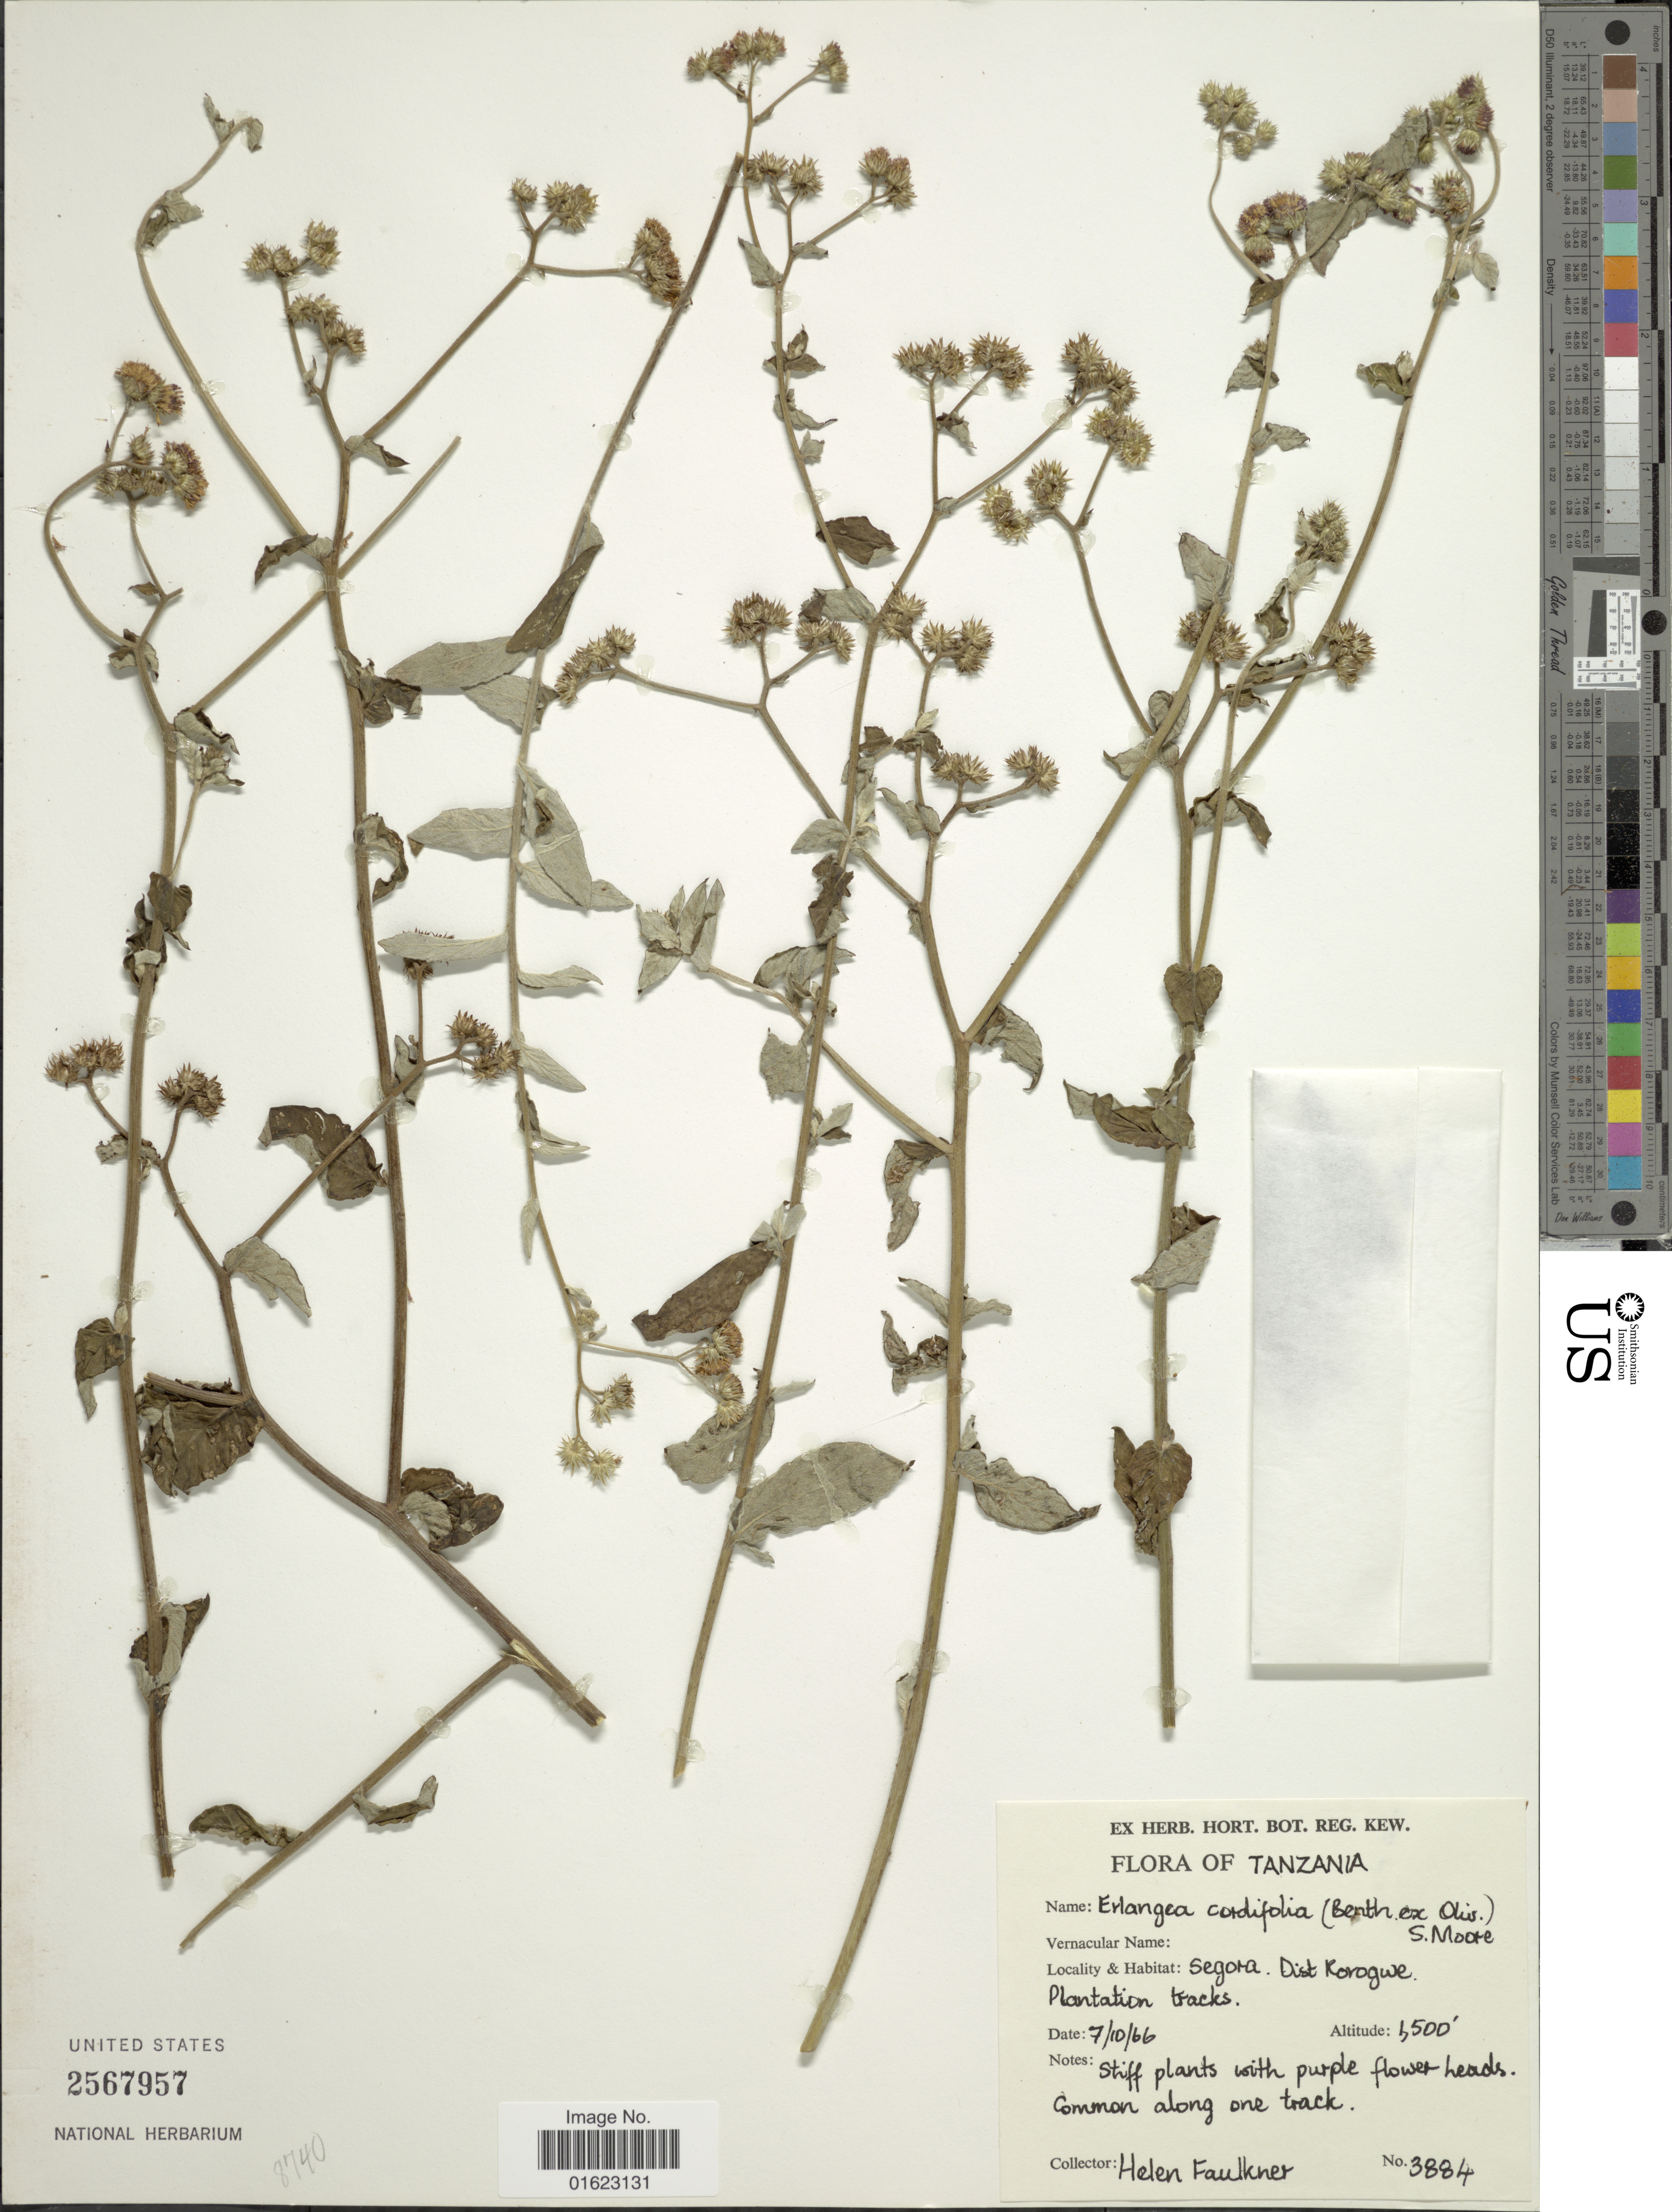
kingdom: Plantae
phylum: Tracheophyta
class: Magnoliopsida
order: Asterales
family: Asteraceae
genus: Gutenbergia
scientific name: Gutenbergia cordifolia var. cordifolia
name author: Benth. ex Oliv.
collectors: H. Faulkner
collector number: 3884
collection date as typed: Transcribed d/m/y: 7/10/66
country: Tanzania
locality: Tanzania, Segora, Dist. Korogwe.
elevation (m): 457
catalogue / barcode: US 2567957